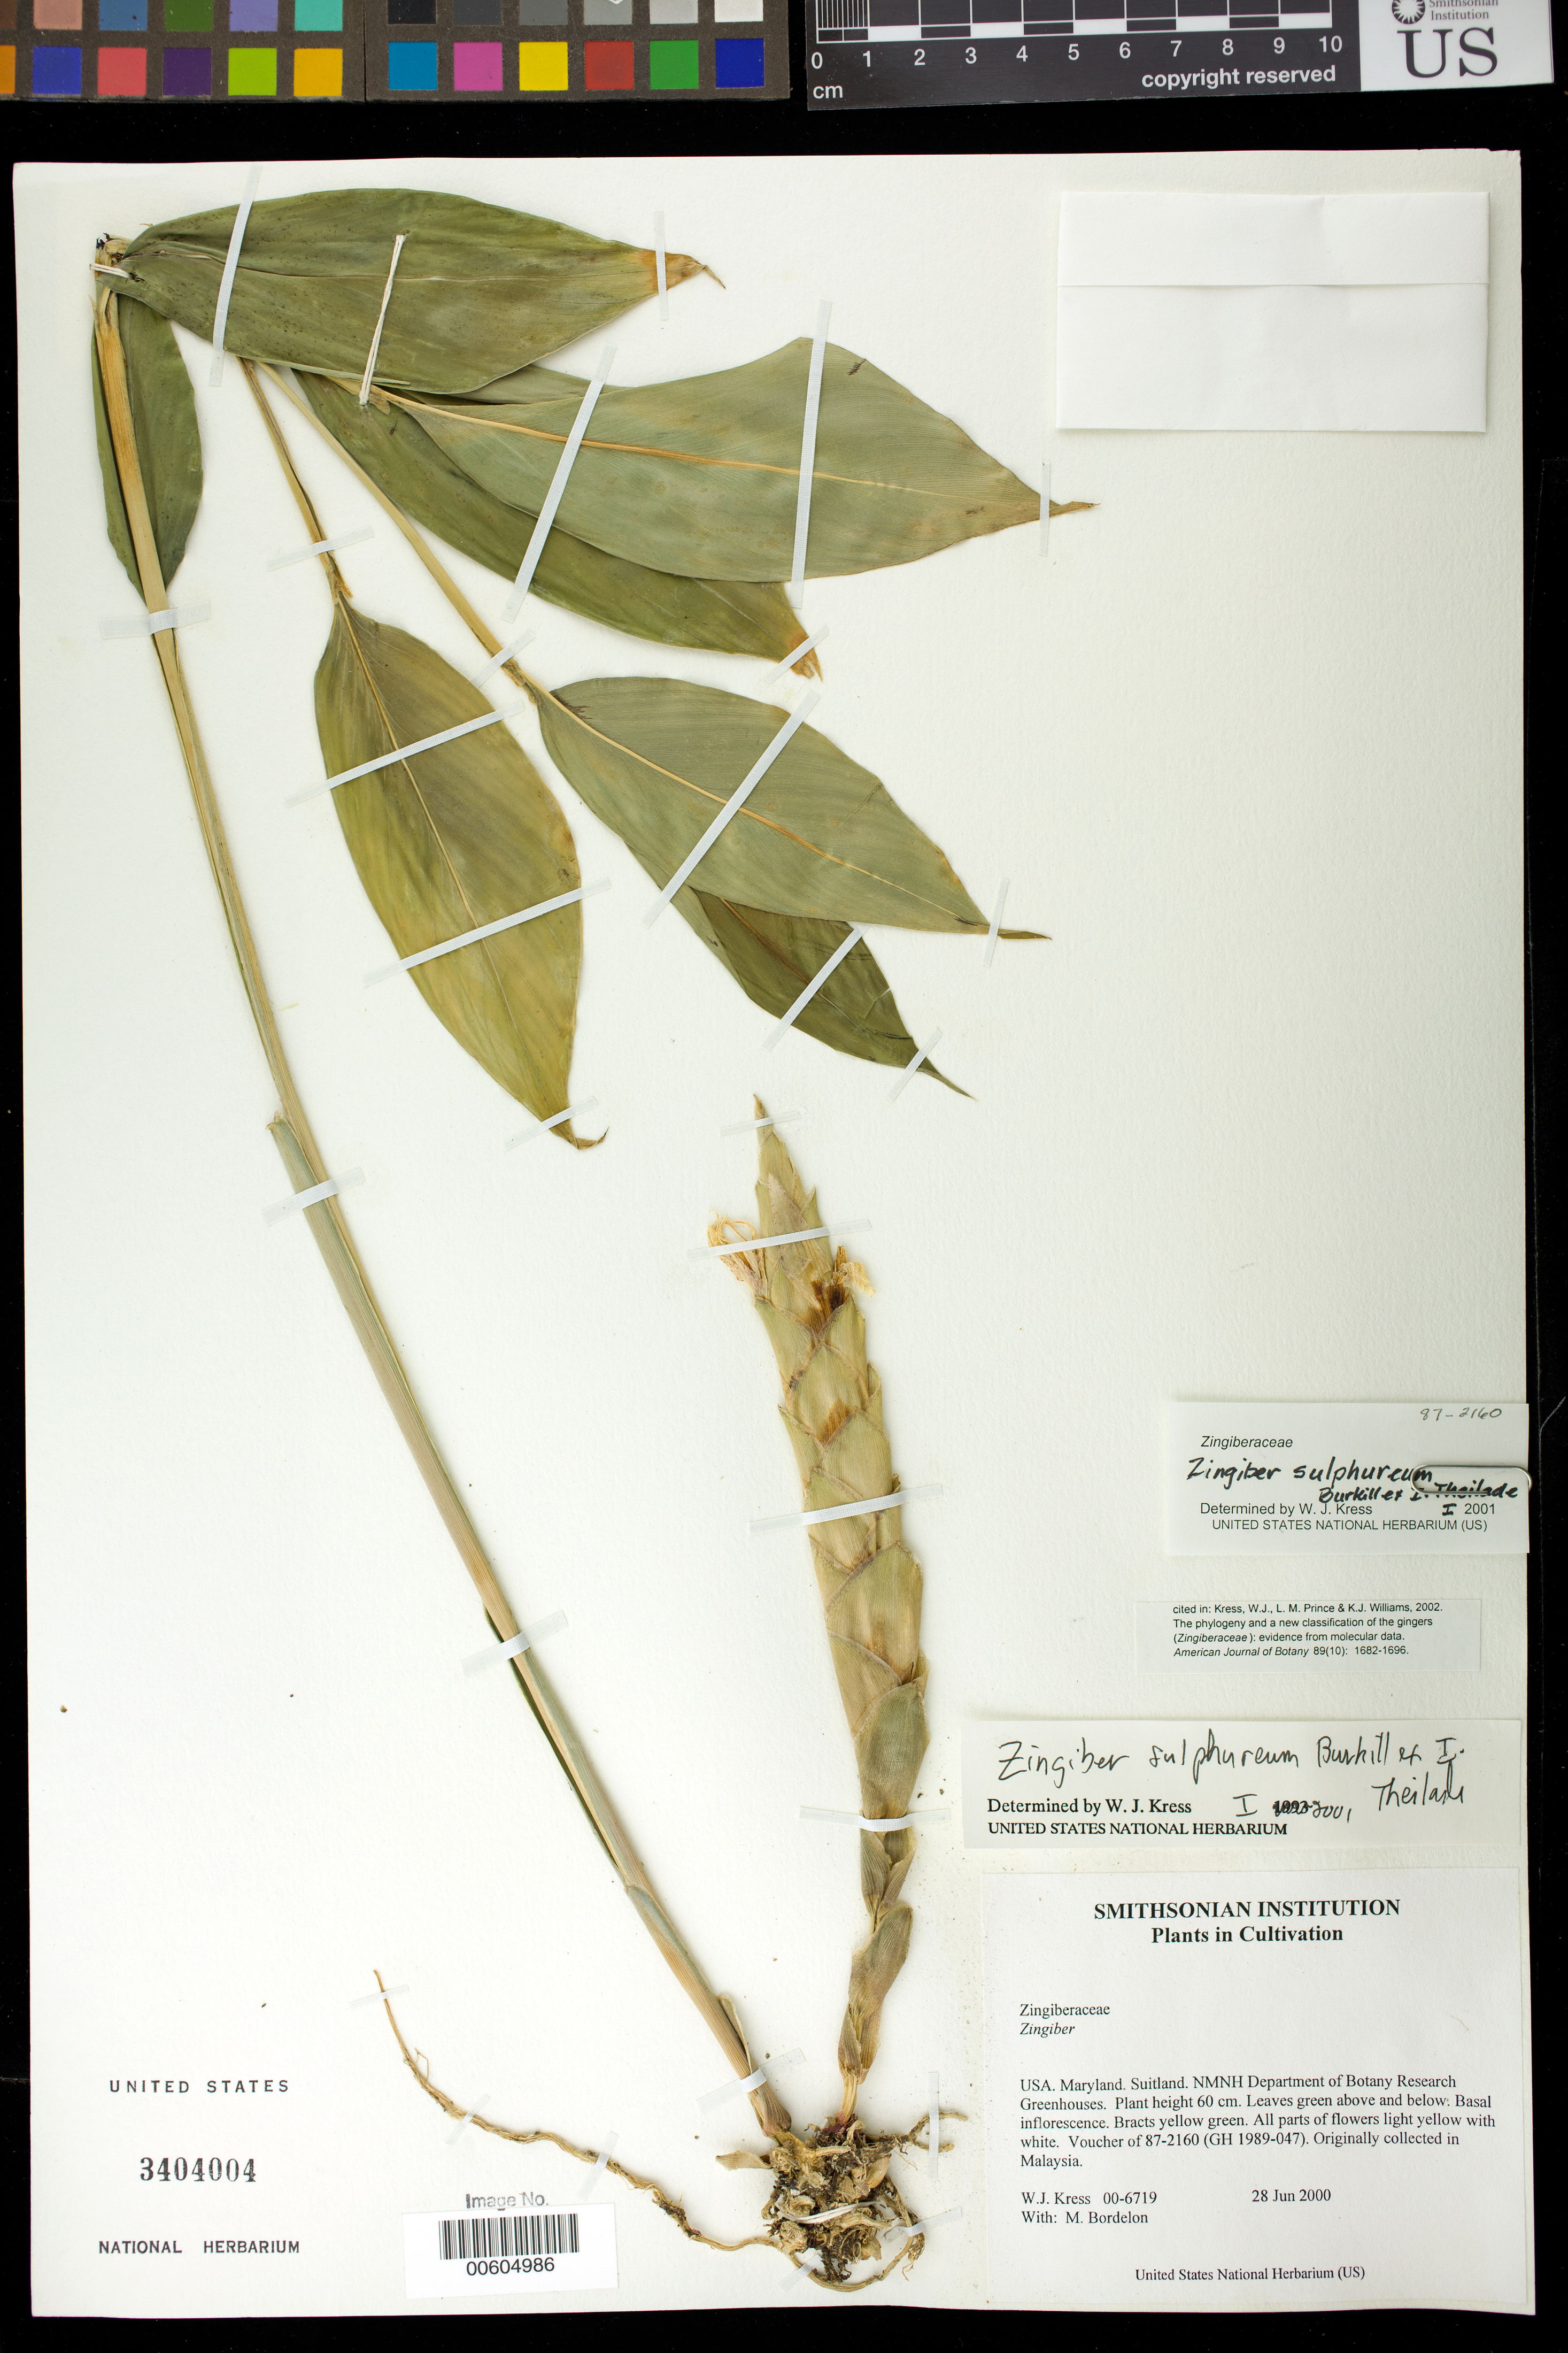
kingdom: Plantae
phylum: Tracheophyta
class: Liliopsida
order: Zingiberales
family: Zingiberaceae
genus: Zingiber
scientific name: Zingiber sulphureum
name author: Burkill ex Theilade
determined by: Kress, W. J., (US), Smithsonian Institution - National Museum of Natural History (UNITED STATES)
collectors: W. J. Kress & M. Bordelon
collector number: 00-6719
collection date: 2000-06-28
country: United States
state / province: Maryland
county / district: Prince George's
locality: NMNH Botany Research Greenhouses. Suitland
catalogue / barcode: US 3404004